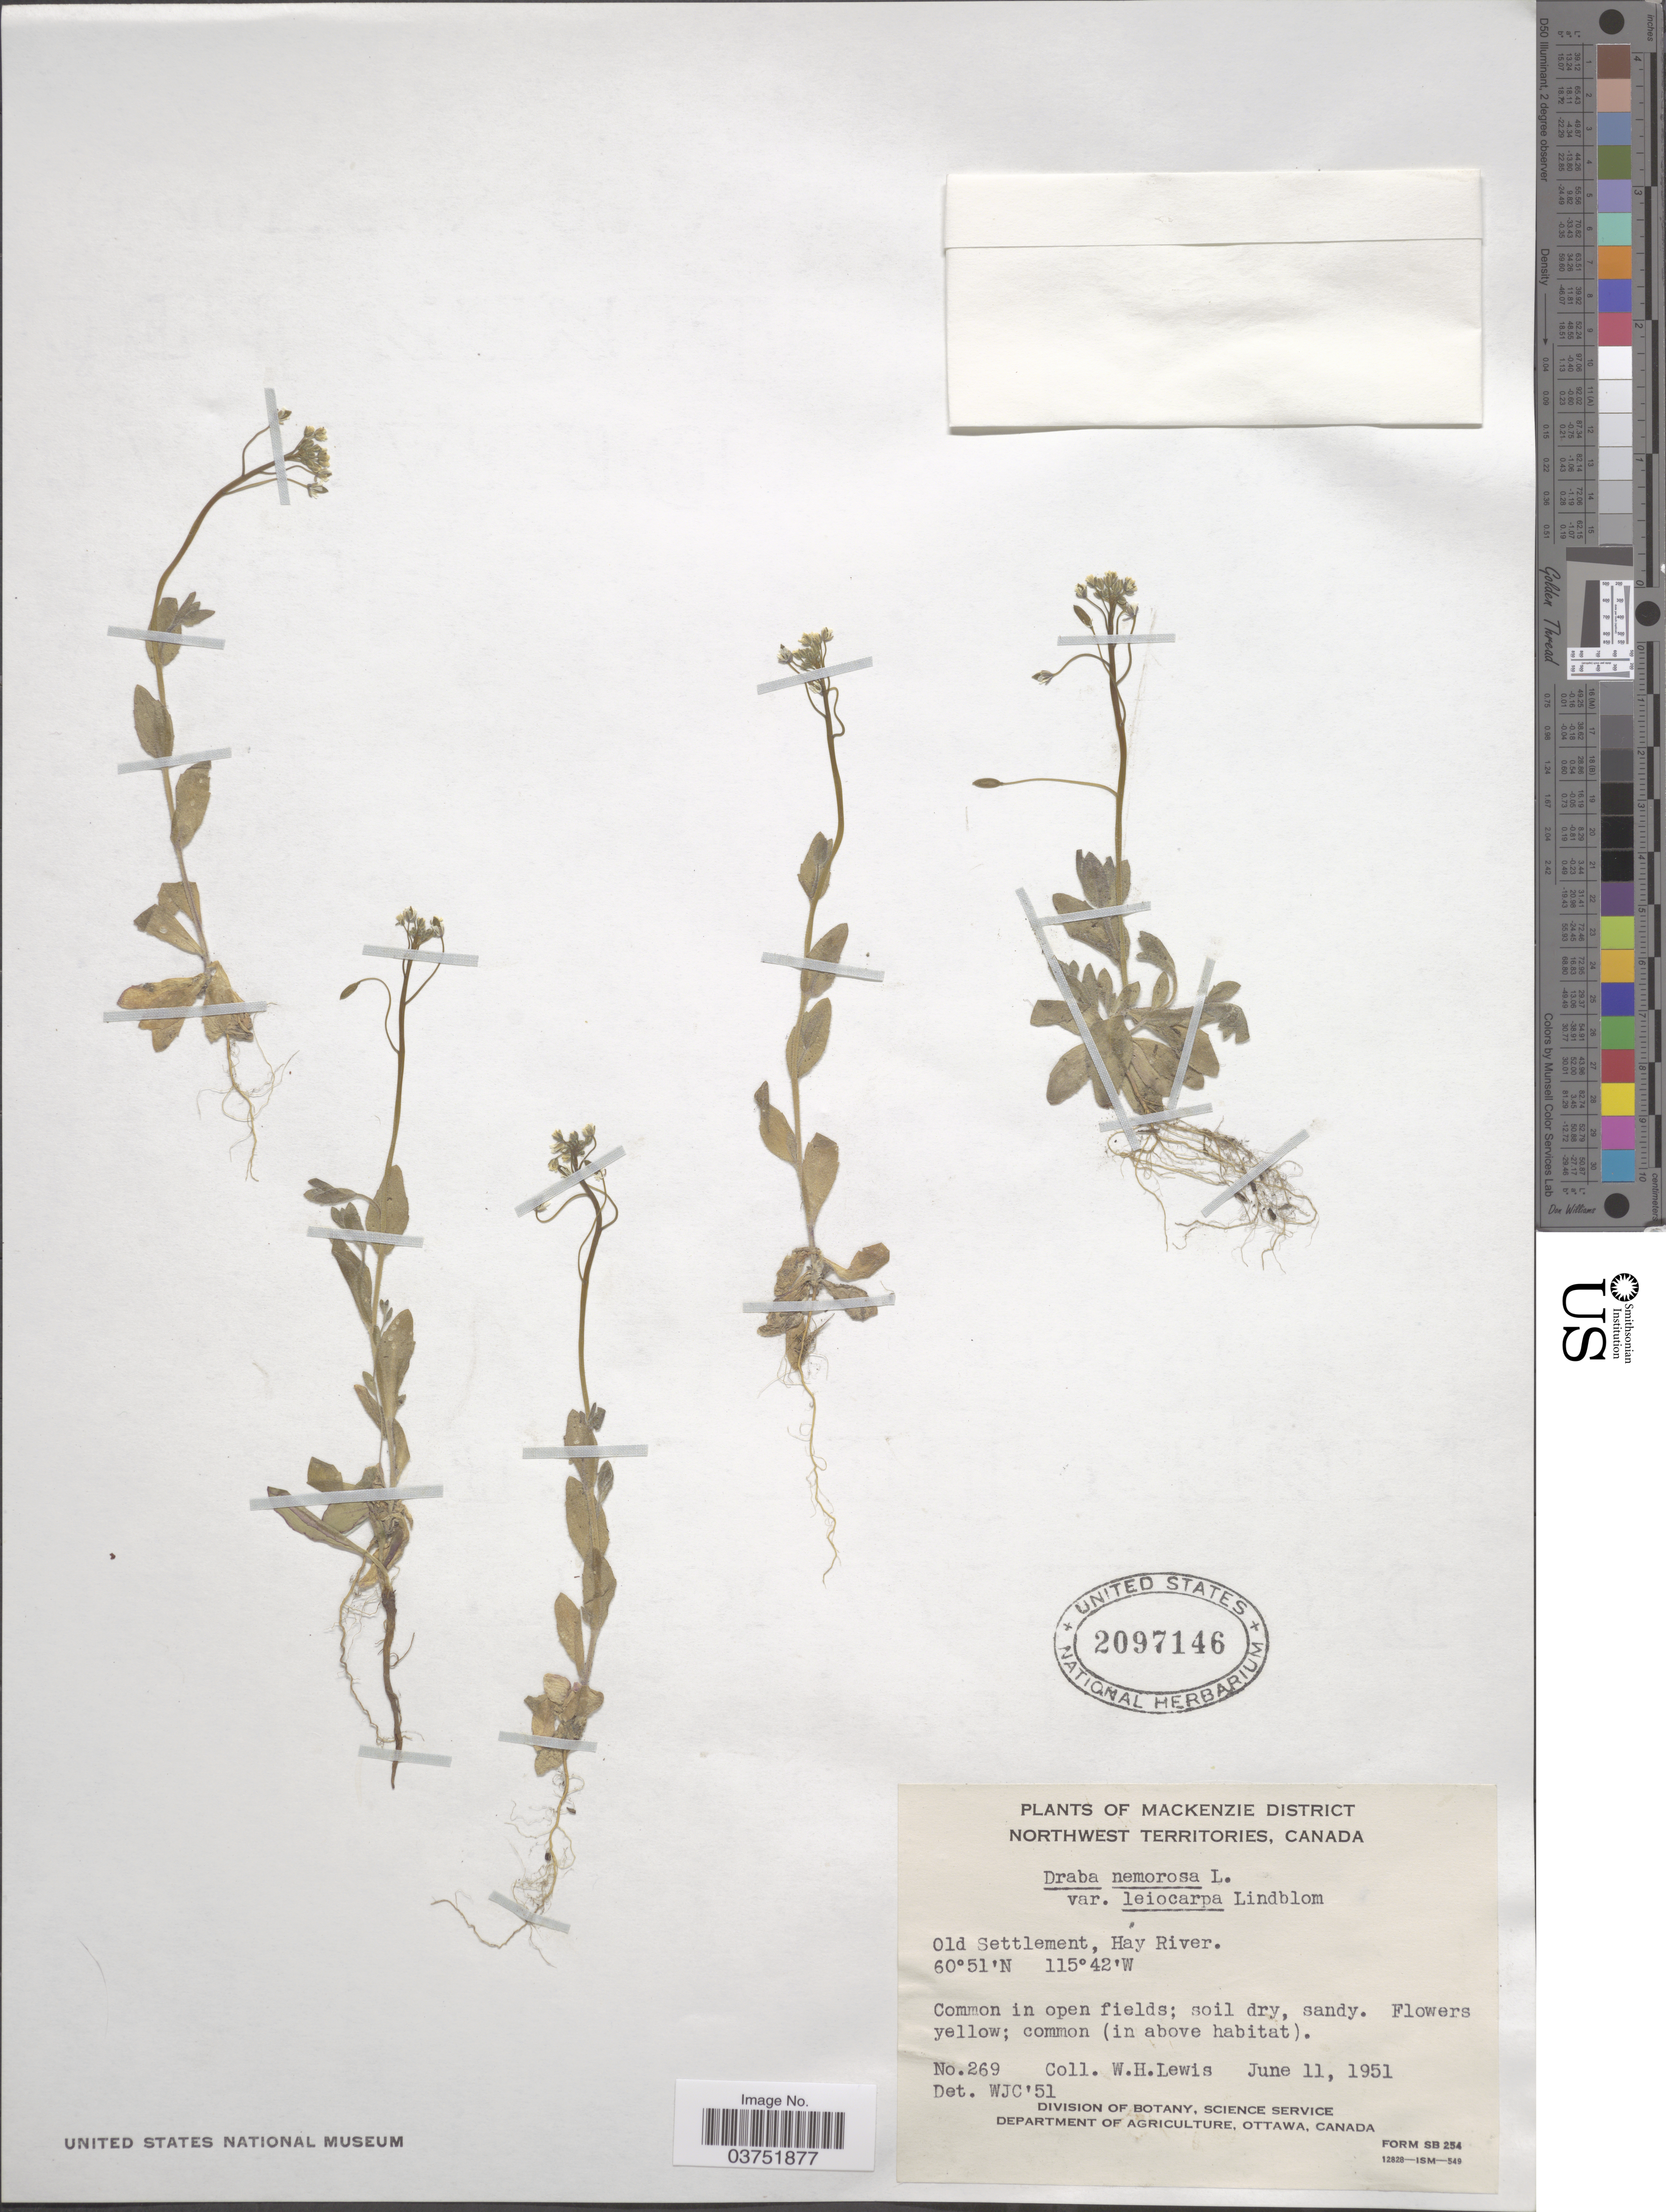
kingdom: Plantae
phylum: Tracheophyta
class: Magnoliopsida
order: Brassicales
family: Brassicaceae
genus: Draba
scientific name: Draba nemorosa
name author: L.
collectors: W. H. Lewis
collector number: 269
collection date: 1951-06-11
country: Canada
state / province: Northwest Territories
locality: Mackenzie District. Old Settlement, Hay River.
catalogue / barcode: US 2097146